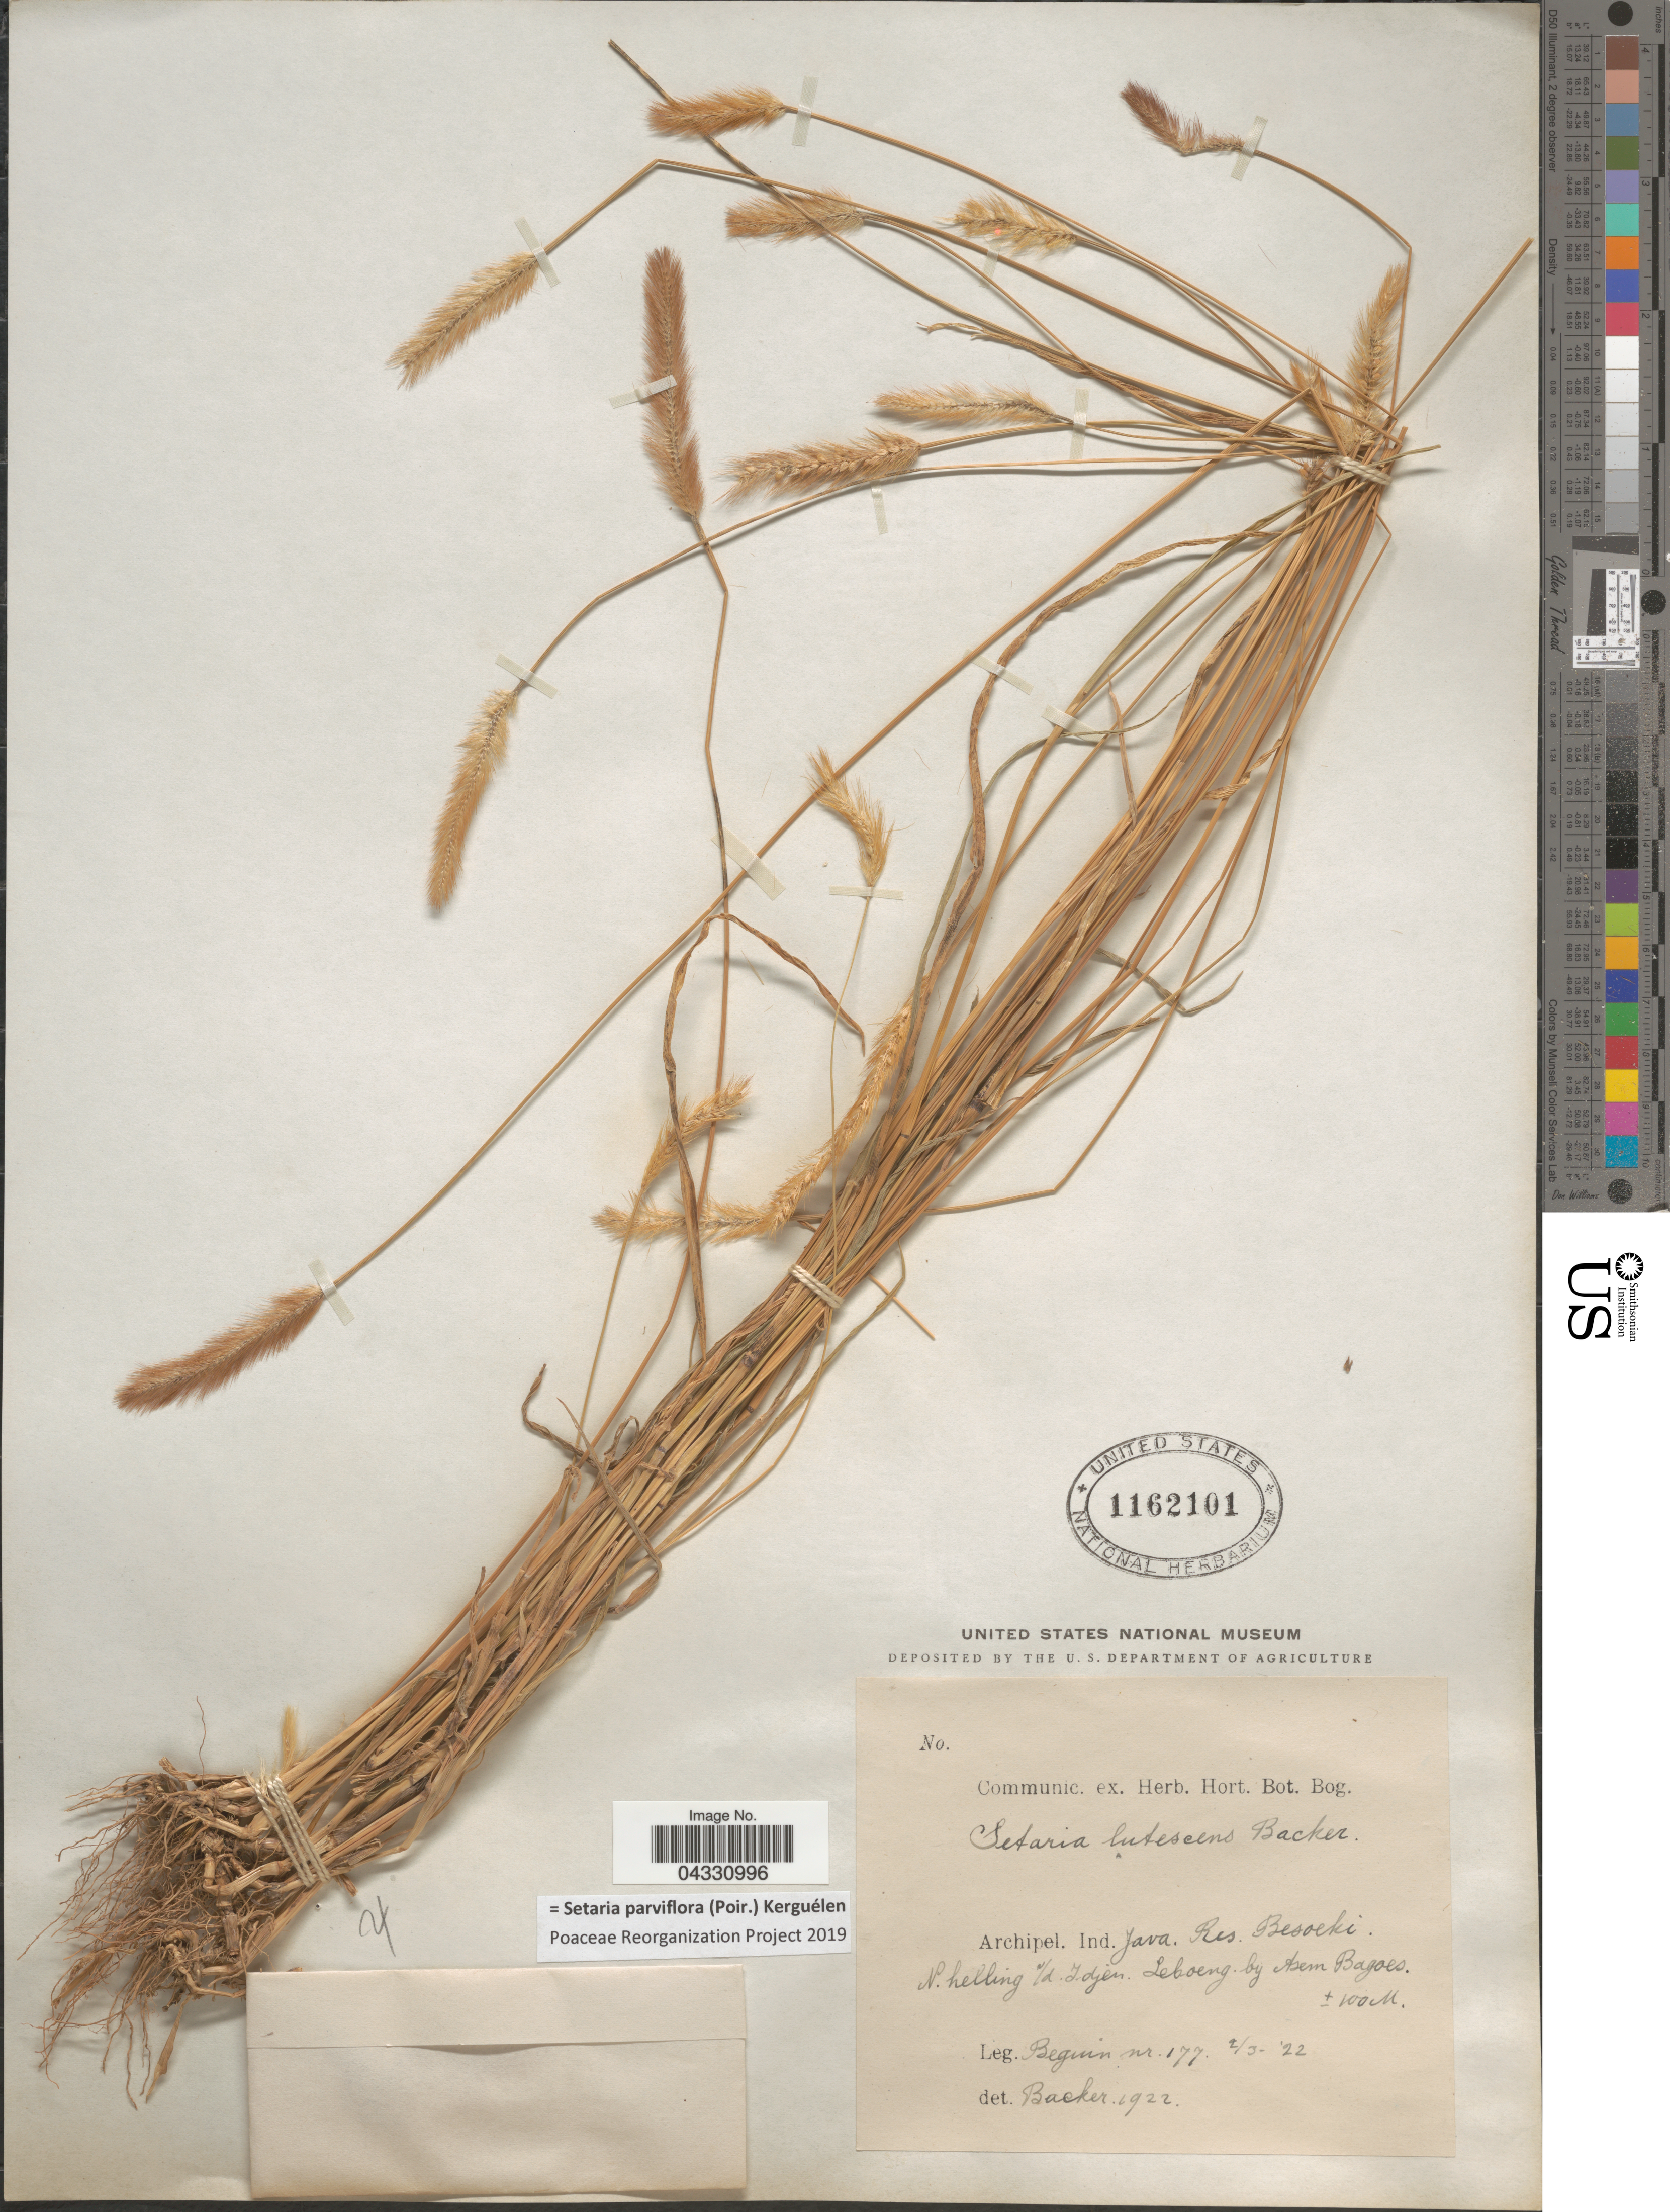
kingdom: Plantae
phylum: Tracheophyta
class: Liliopsida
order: Poales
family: Poaceae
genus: Setaria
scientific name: Setaria parviflora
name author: (Poir.) Kerguélen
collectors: Beguin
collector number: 177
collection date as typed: Transcribed d/m/y: 2/3/22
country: Indonesia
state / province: Java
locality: Archipel. Ind. Java. Res. Besoeki. N. helling v/d I.djen. Leboeng. bij Asem Bagoes.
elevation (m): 100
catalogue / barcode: US 1162101